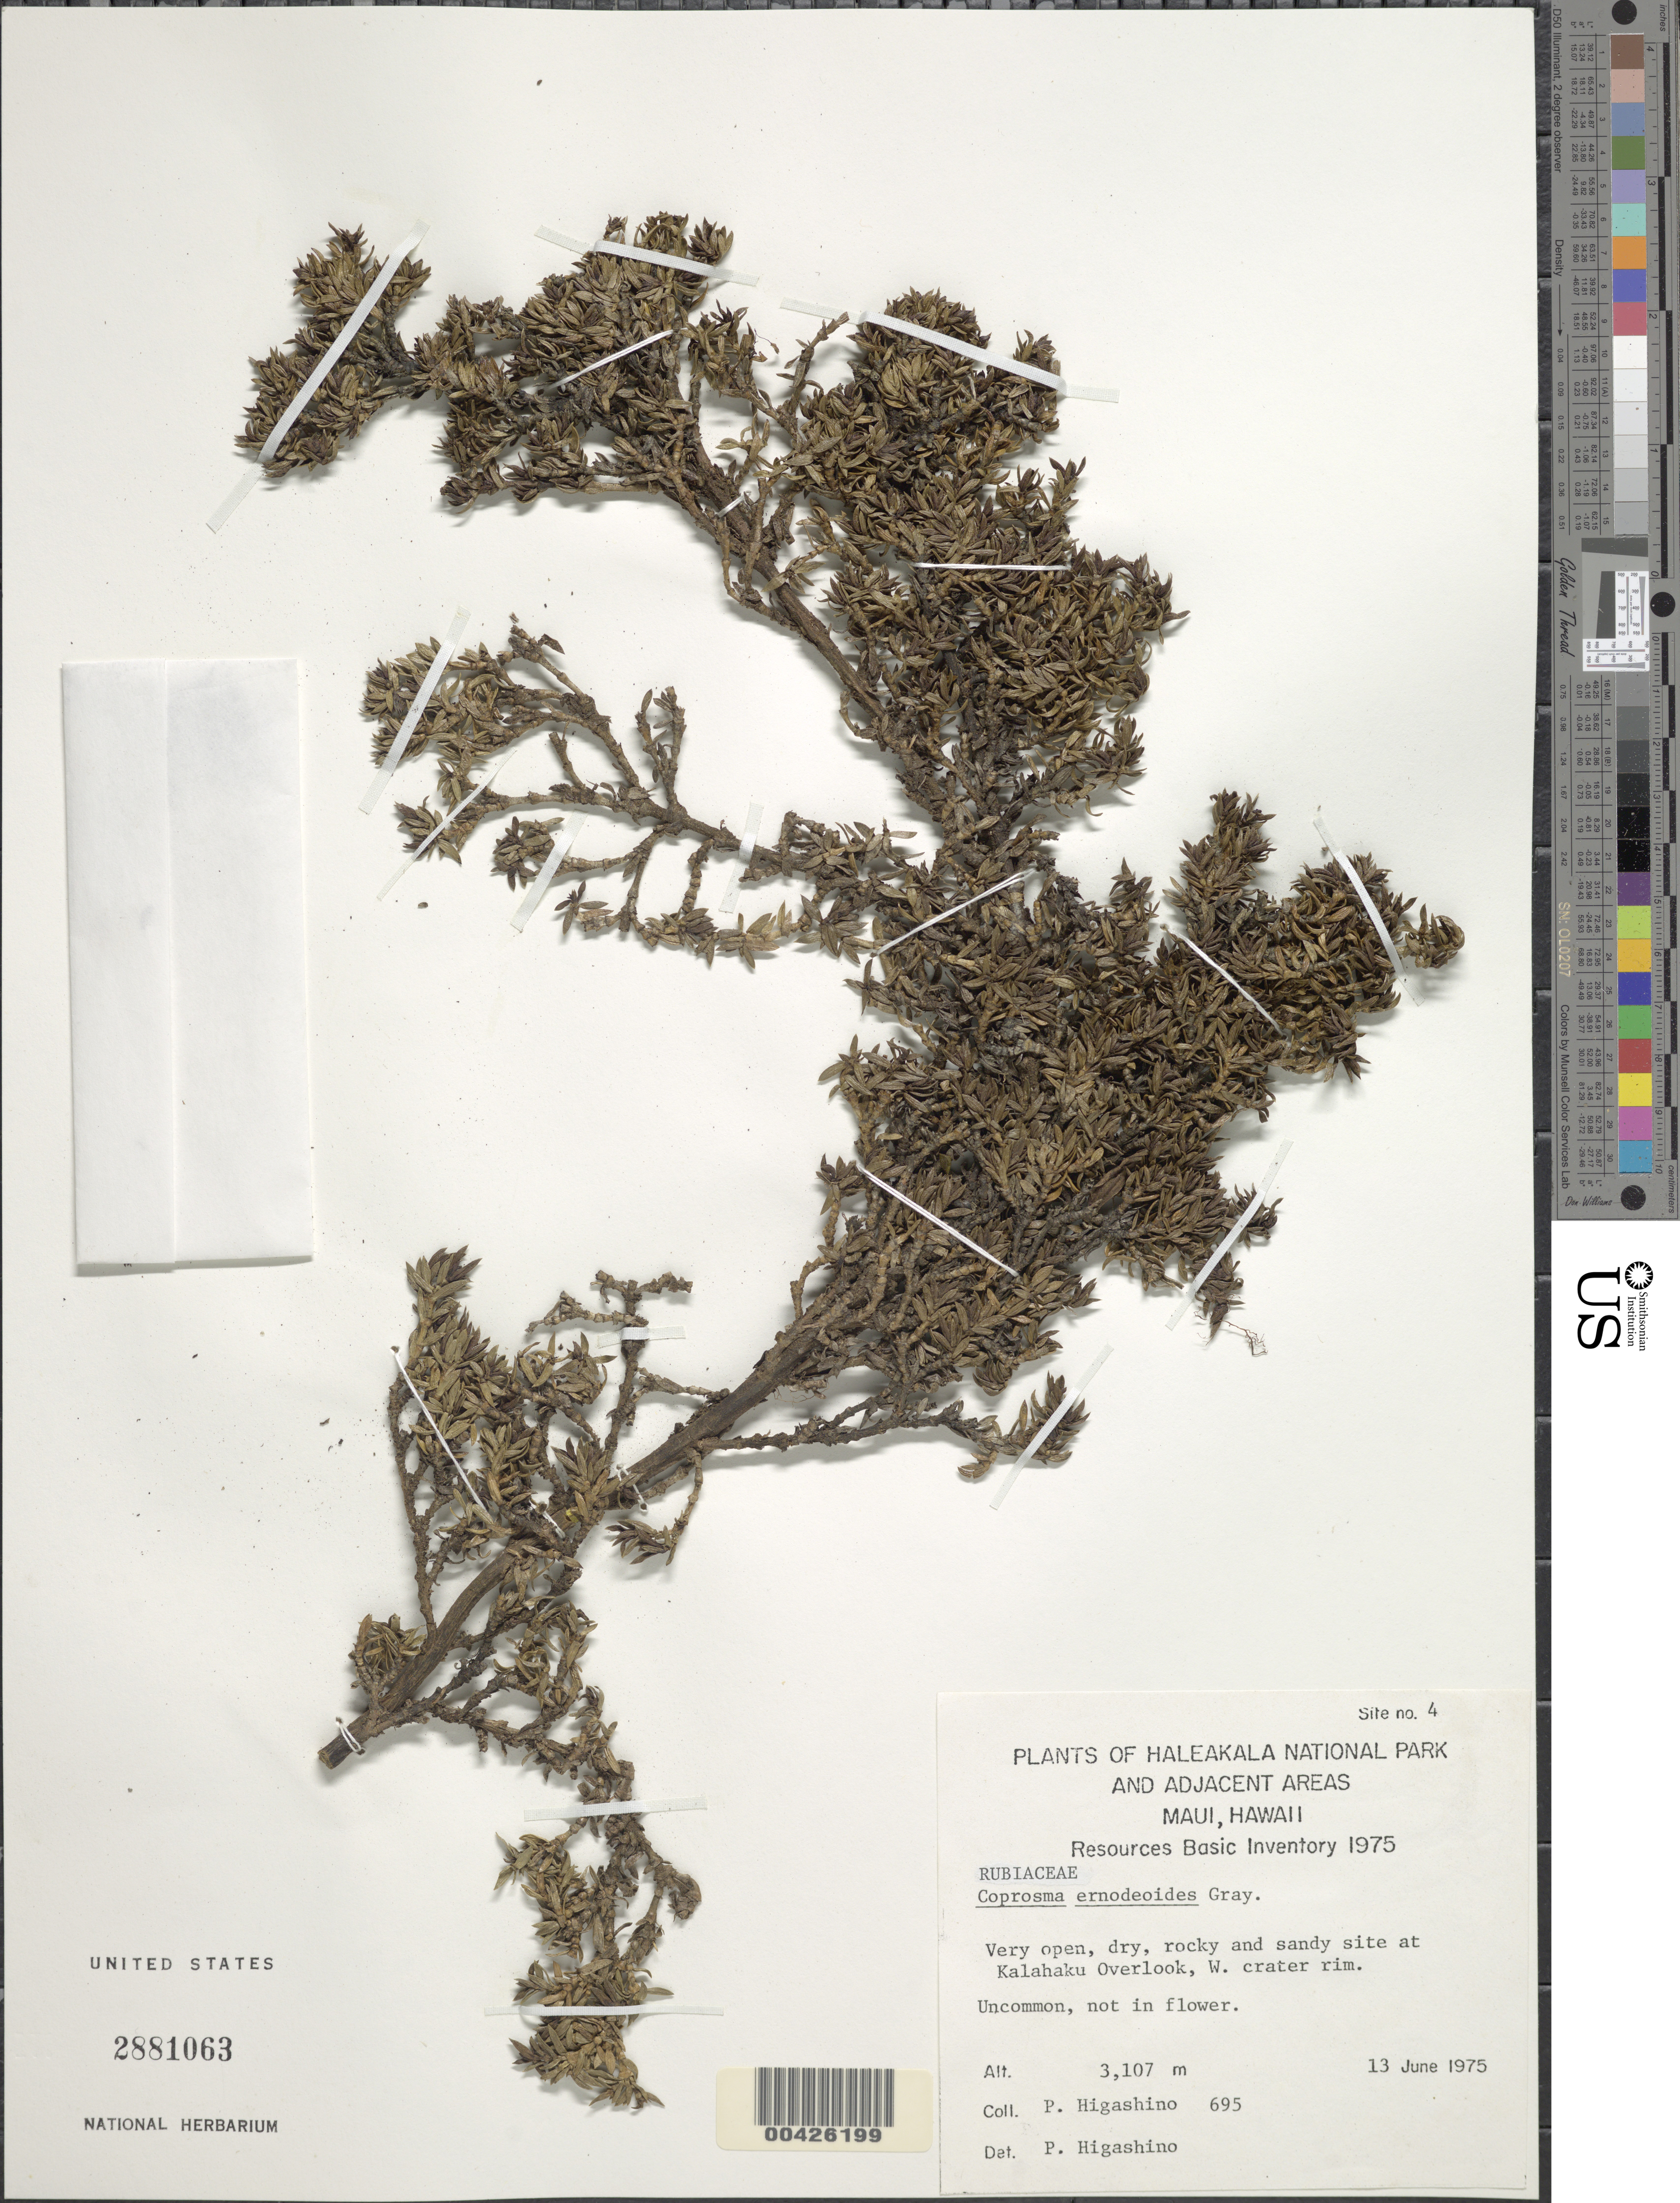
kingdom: Plantae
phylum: Tracheophyta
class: Magnoliopsida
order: Gentianales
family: Rubiaceae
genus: Coprosma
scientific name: Coprosma ernodeoides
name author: A. Gray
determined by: Higashino, P.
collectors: P. Higashino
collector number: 695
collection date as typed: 13 Jun 1975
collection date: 1975-06-13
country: United States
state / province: Hawaii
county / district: Maui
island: Maui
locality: Kalahaku Overlook, W crater rim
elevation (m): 3107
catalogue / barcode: US 2881063